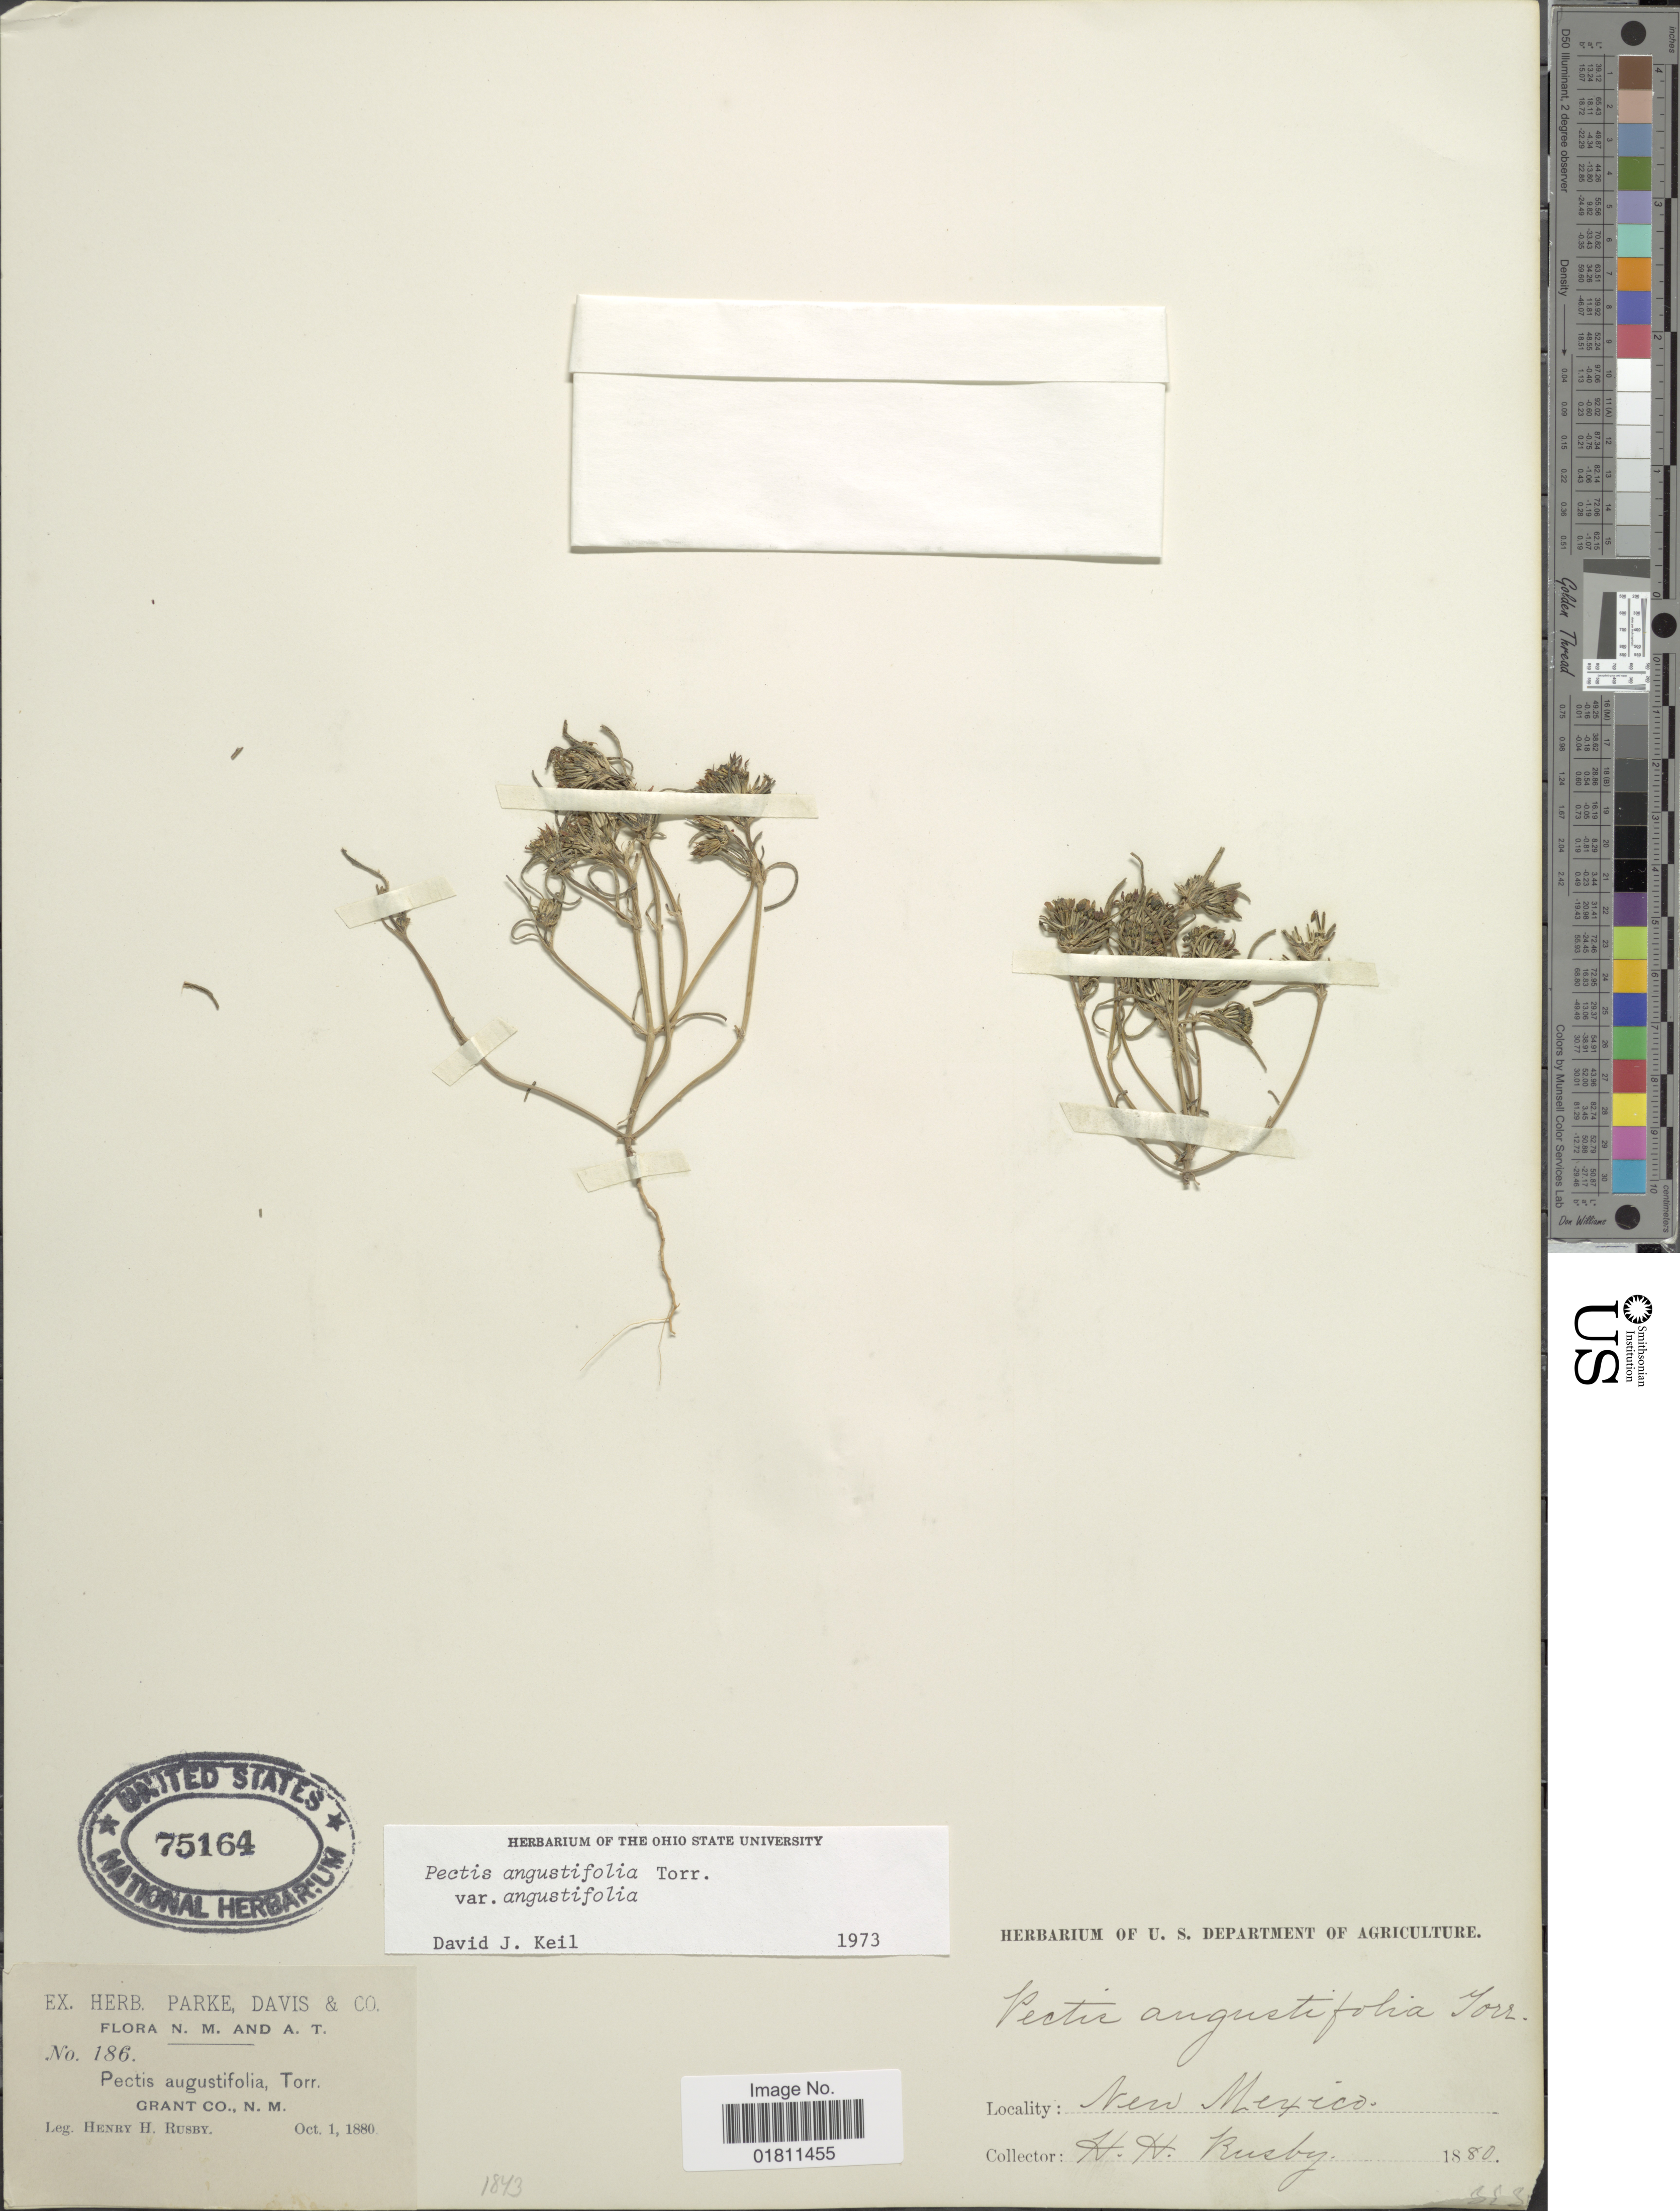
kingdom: Plantae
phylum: Tracheophyta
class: Magnoliopsida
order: Asterales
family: Asteraceae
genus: Pectis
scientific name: Pectis angustifolia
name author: Torr.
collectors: H. H. Rusby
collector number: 186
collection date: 1880-10-01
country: United States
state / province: New Mexico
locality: Grant Co.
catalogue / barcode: US 75164